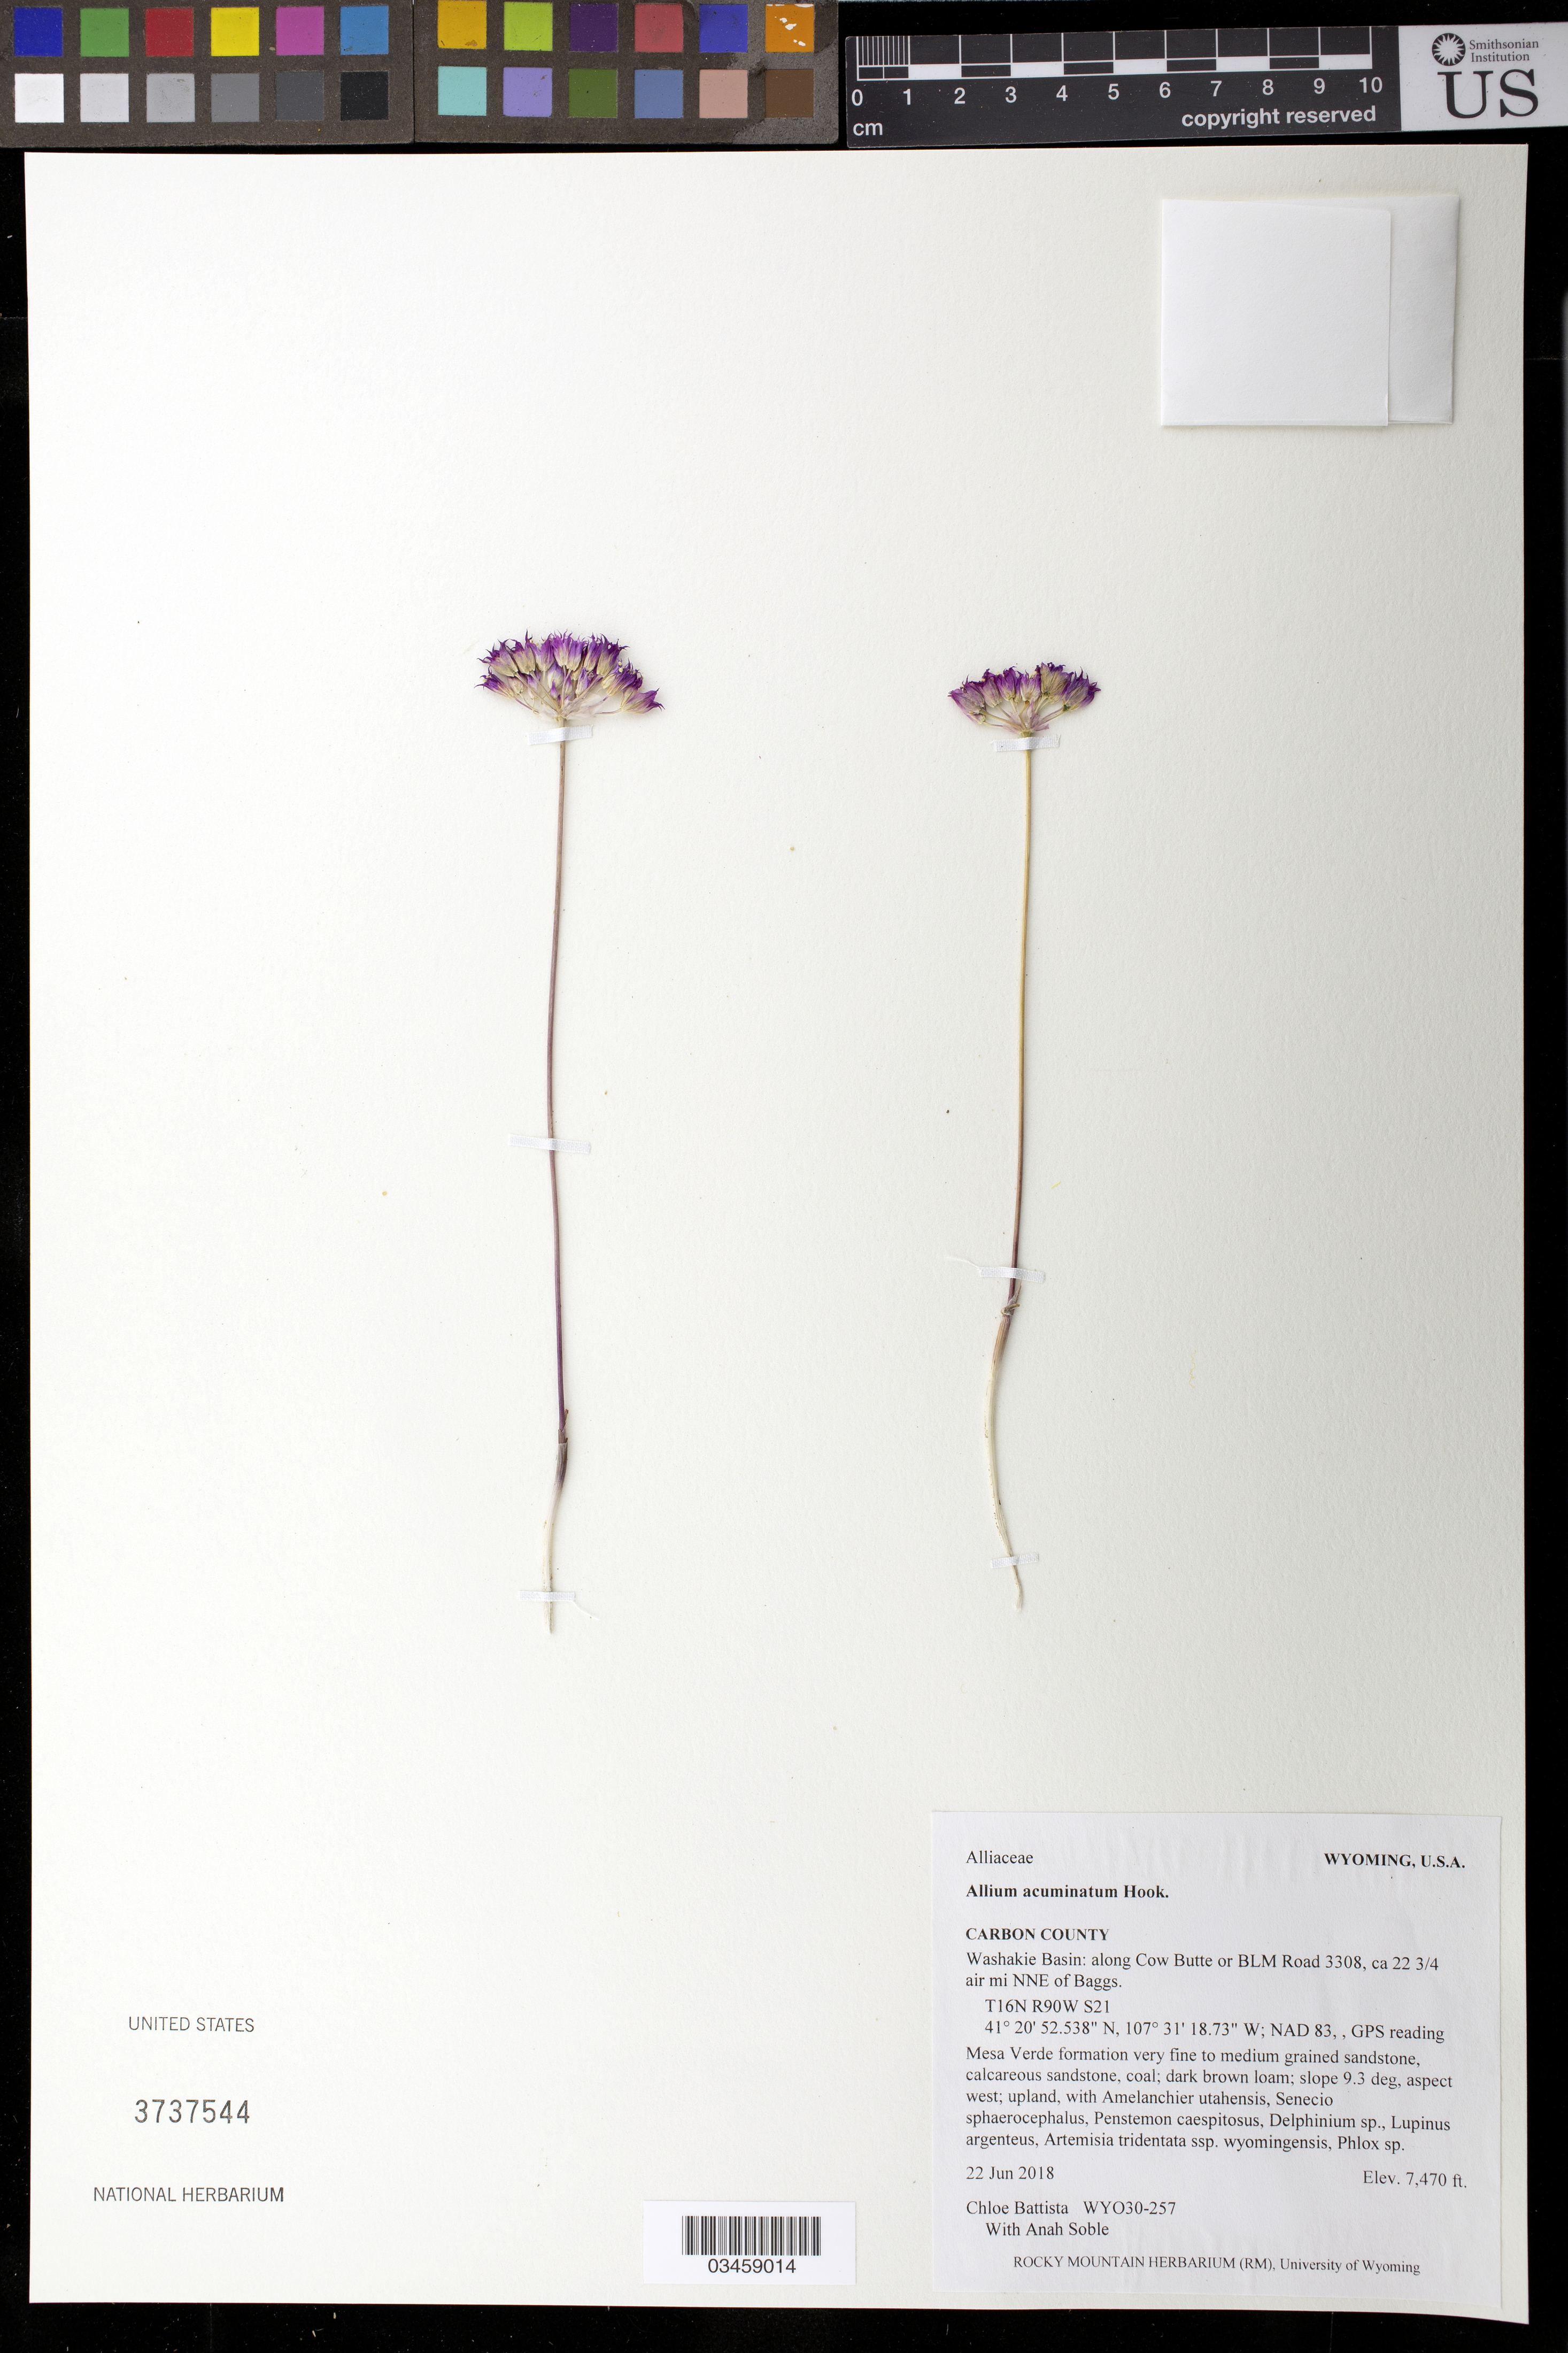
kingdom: Plantae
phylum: Tracheophyta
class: Liliopsida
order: Asparagales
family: Amaryllidaceae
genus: Allium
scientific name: Allium acuminatum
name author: Hook.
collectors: C. Battista & A. Soble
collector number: WY030-257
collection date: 2018-06-22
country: United States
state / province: Wyoming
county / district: Carbon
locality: Washakie Basin along Cow Butte or BLM Road 3308, 22 3/4 air mi. NNE of Baggs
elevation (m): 2277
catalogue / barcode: US 3737544